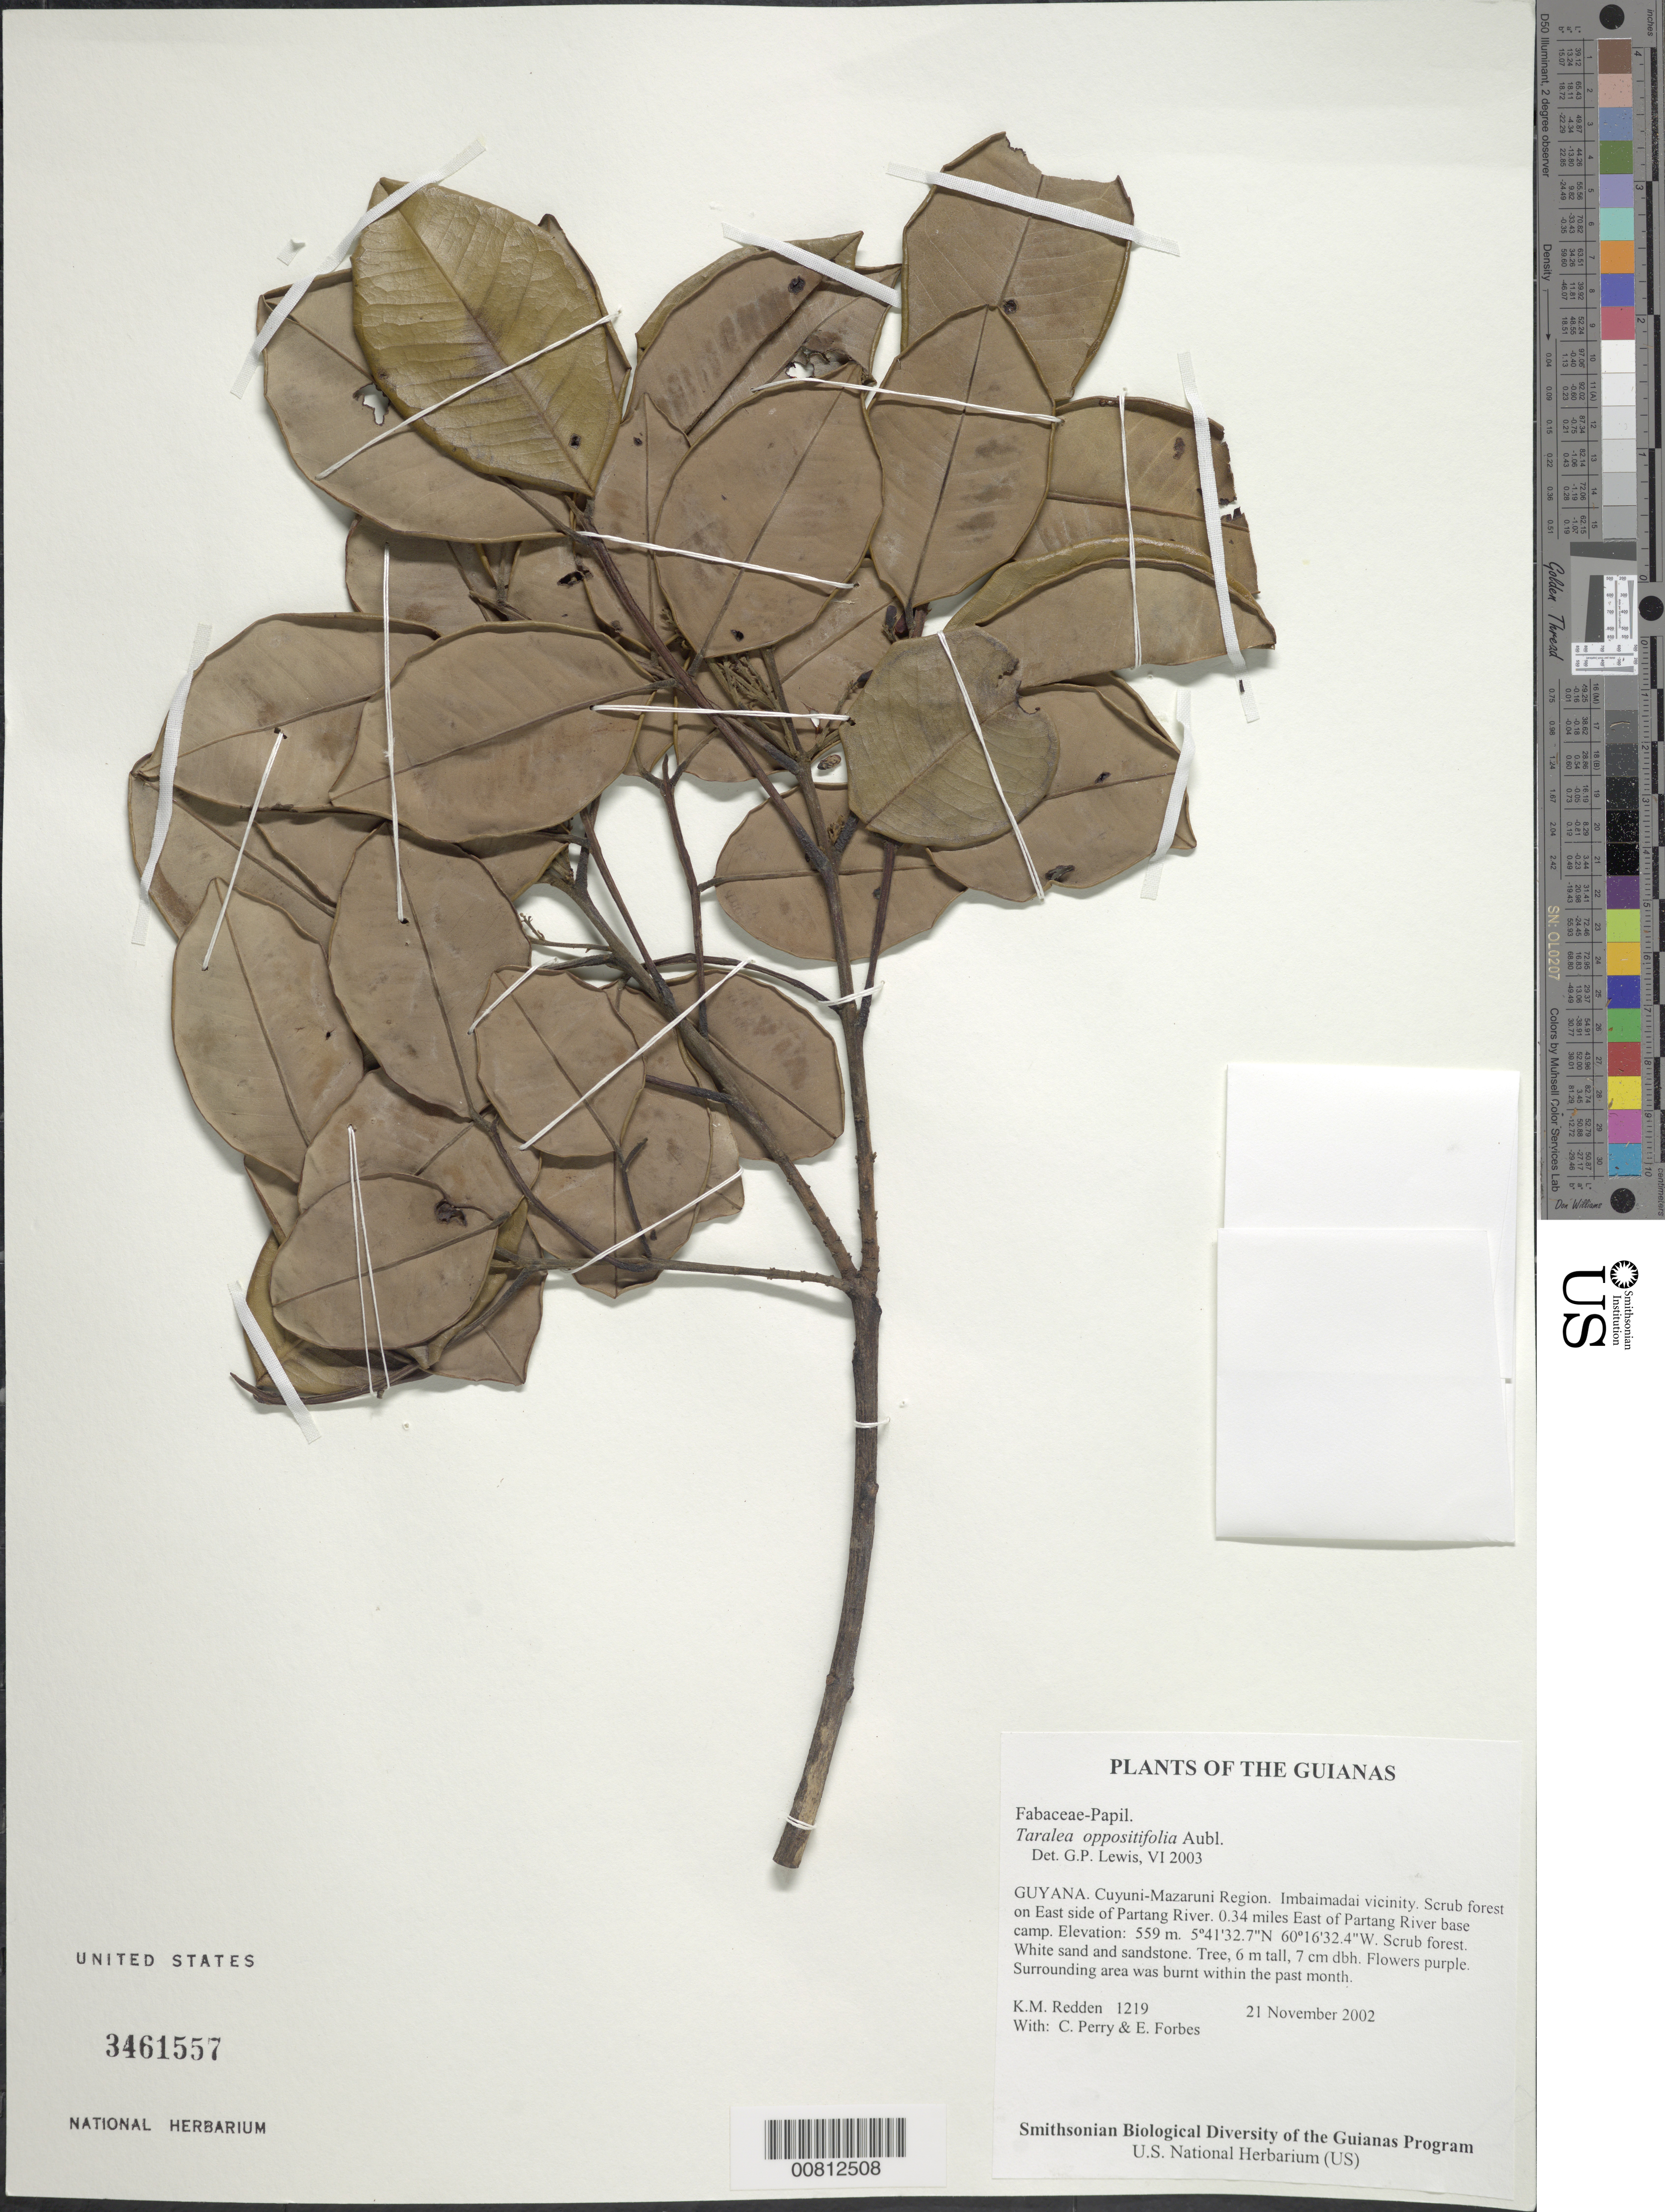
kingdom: Plantae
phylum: Tracheophyta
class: Magnoliopsida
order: Fabales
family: Fabaceae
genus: Taralea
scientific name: Taralea oppositifolia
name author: Aubl.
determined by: Lewis, Gwilym P.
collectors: K. M. Redden, C. Perry & E. Forbes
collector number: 1219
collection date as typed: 21 November 2002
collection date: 2002-11-21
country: Guyana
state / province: Cuyuni-Mazaruni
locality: Imbaimadai vicinity. Scrub forest on East side of Partang River. 0.34 miles East of Partang River base camp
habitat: Scrub forest. White sand and sandstone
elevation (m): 559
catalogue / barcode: US 3461557